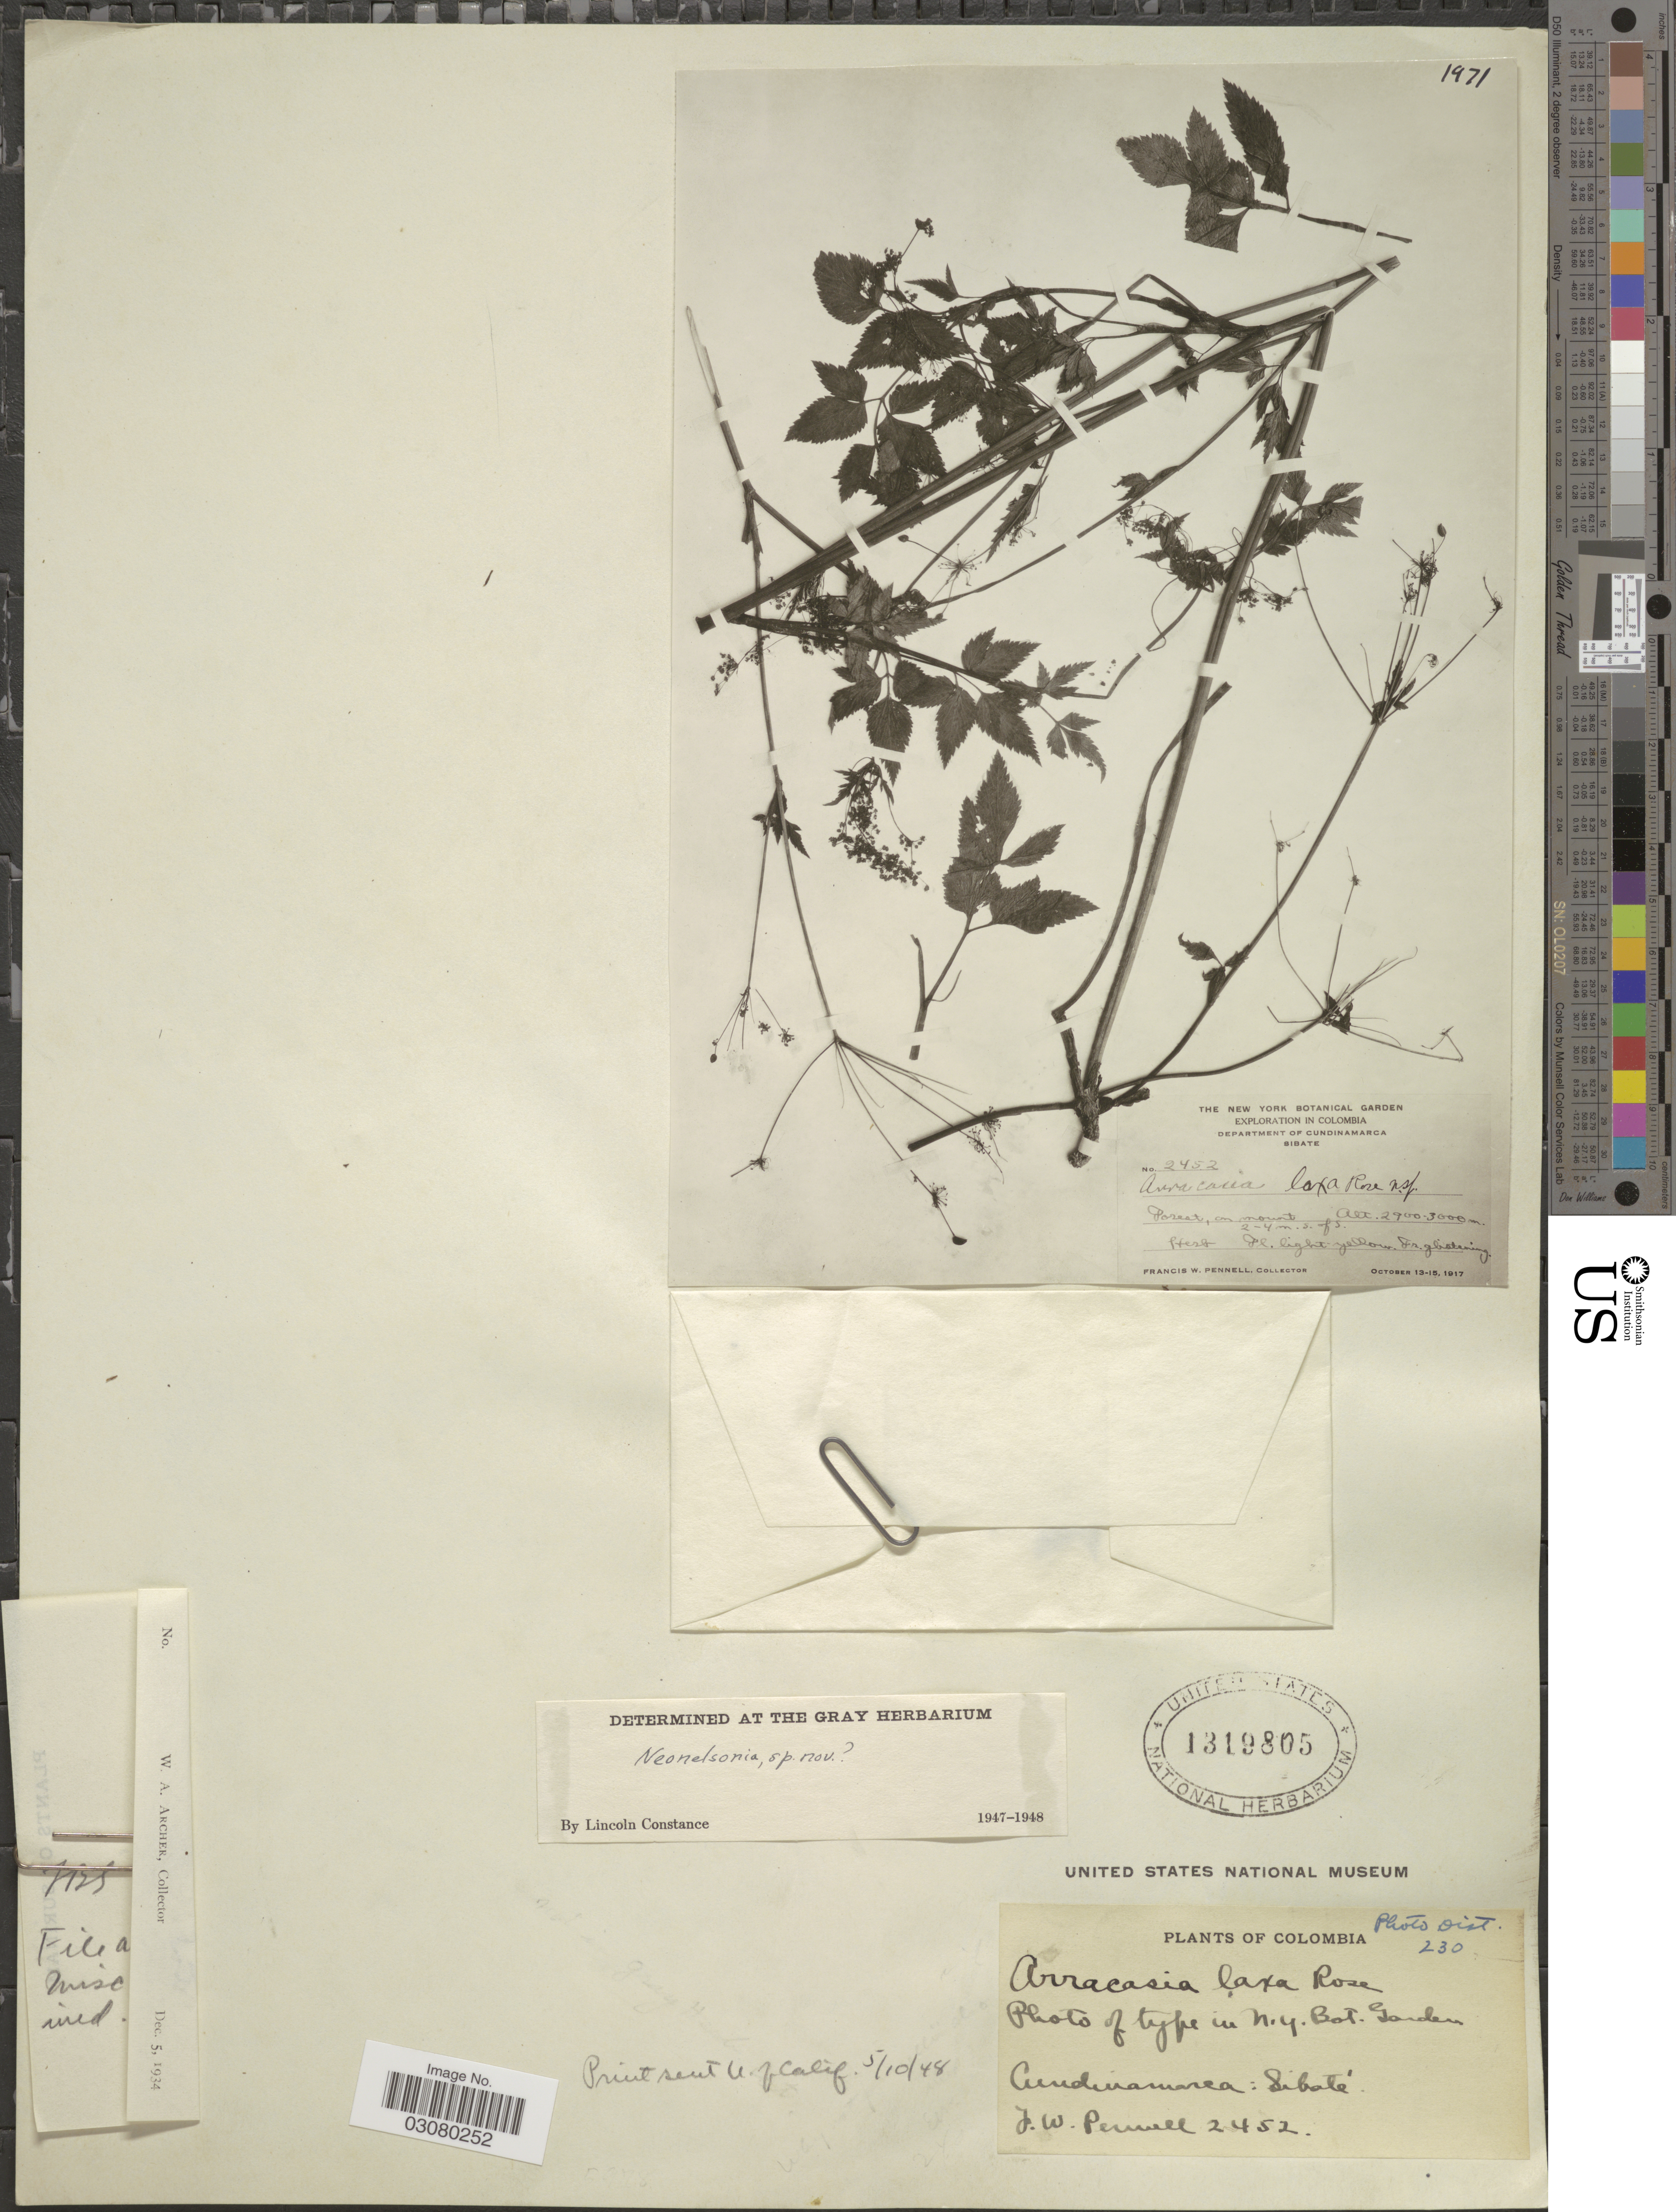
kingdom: Plantae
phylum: Tracheophyta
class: Magnoliopsida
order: Apiales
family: Apiaceae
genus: Neonelsonia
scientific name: Neonelsonia sp.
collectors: F. W. Pennell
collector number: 2452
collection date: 1917-10-13/1917-10-15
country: Colombia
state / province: Cundinamarca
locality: Department of Cundinamarca. Sibate. 2-4 n.s. of S.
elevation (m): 2900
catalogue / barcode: US 1319805